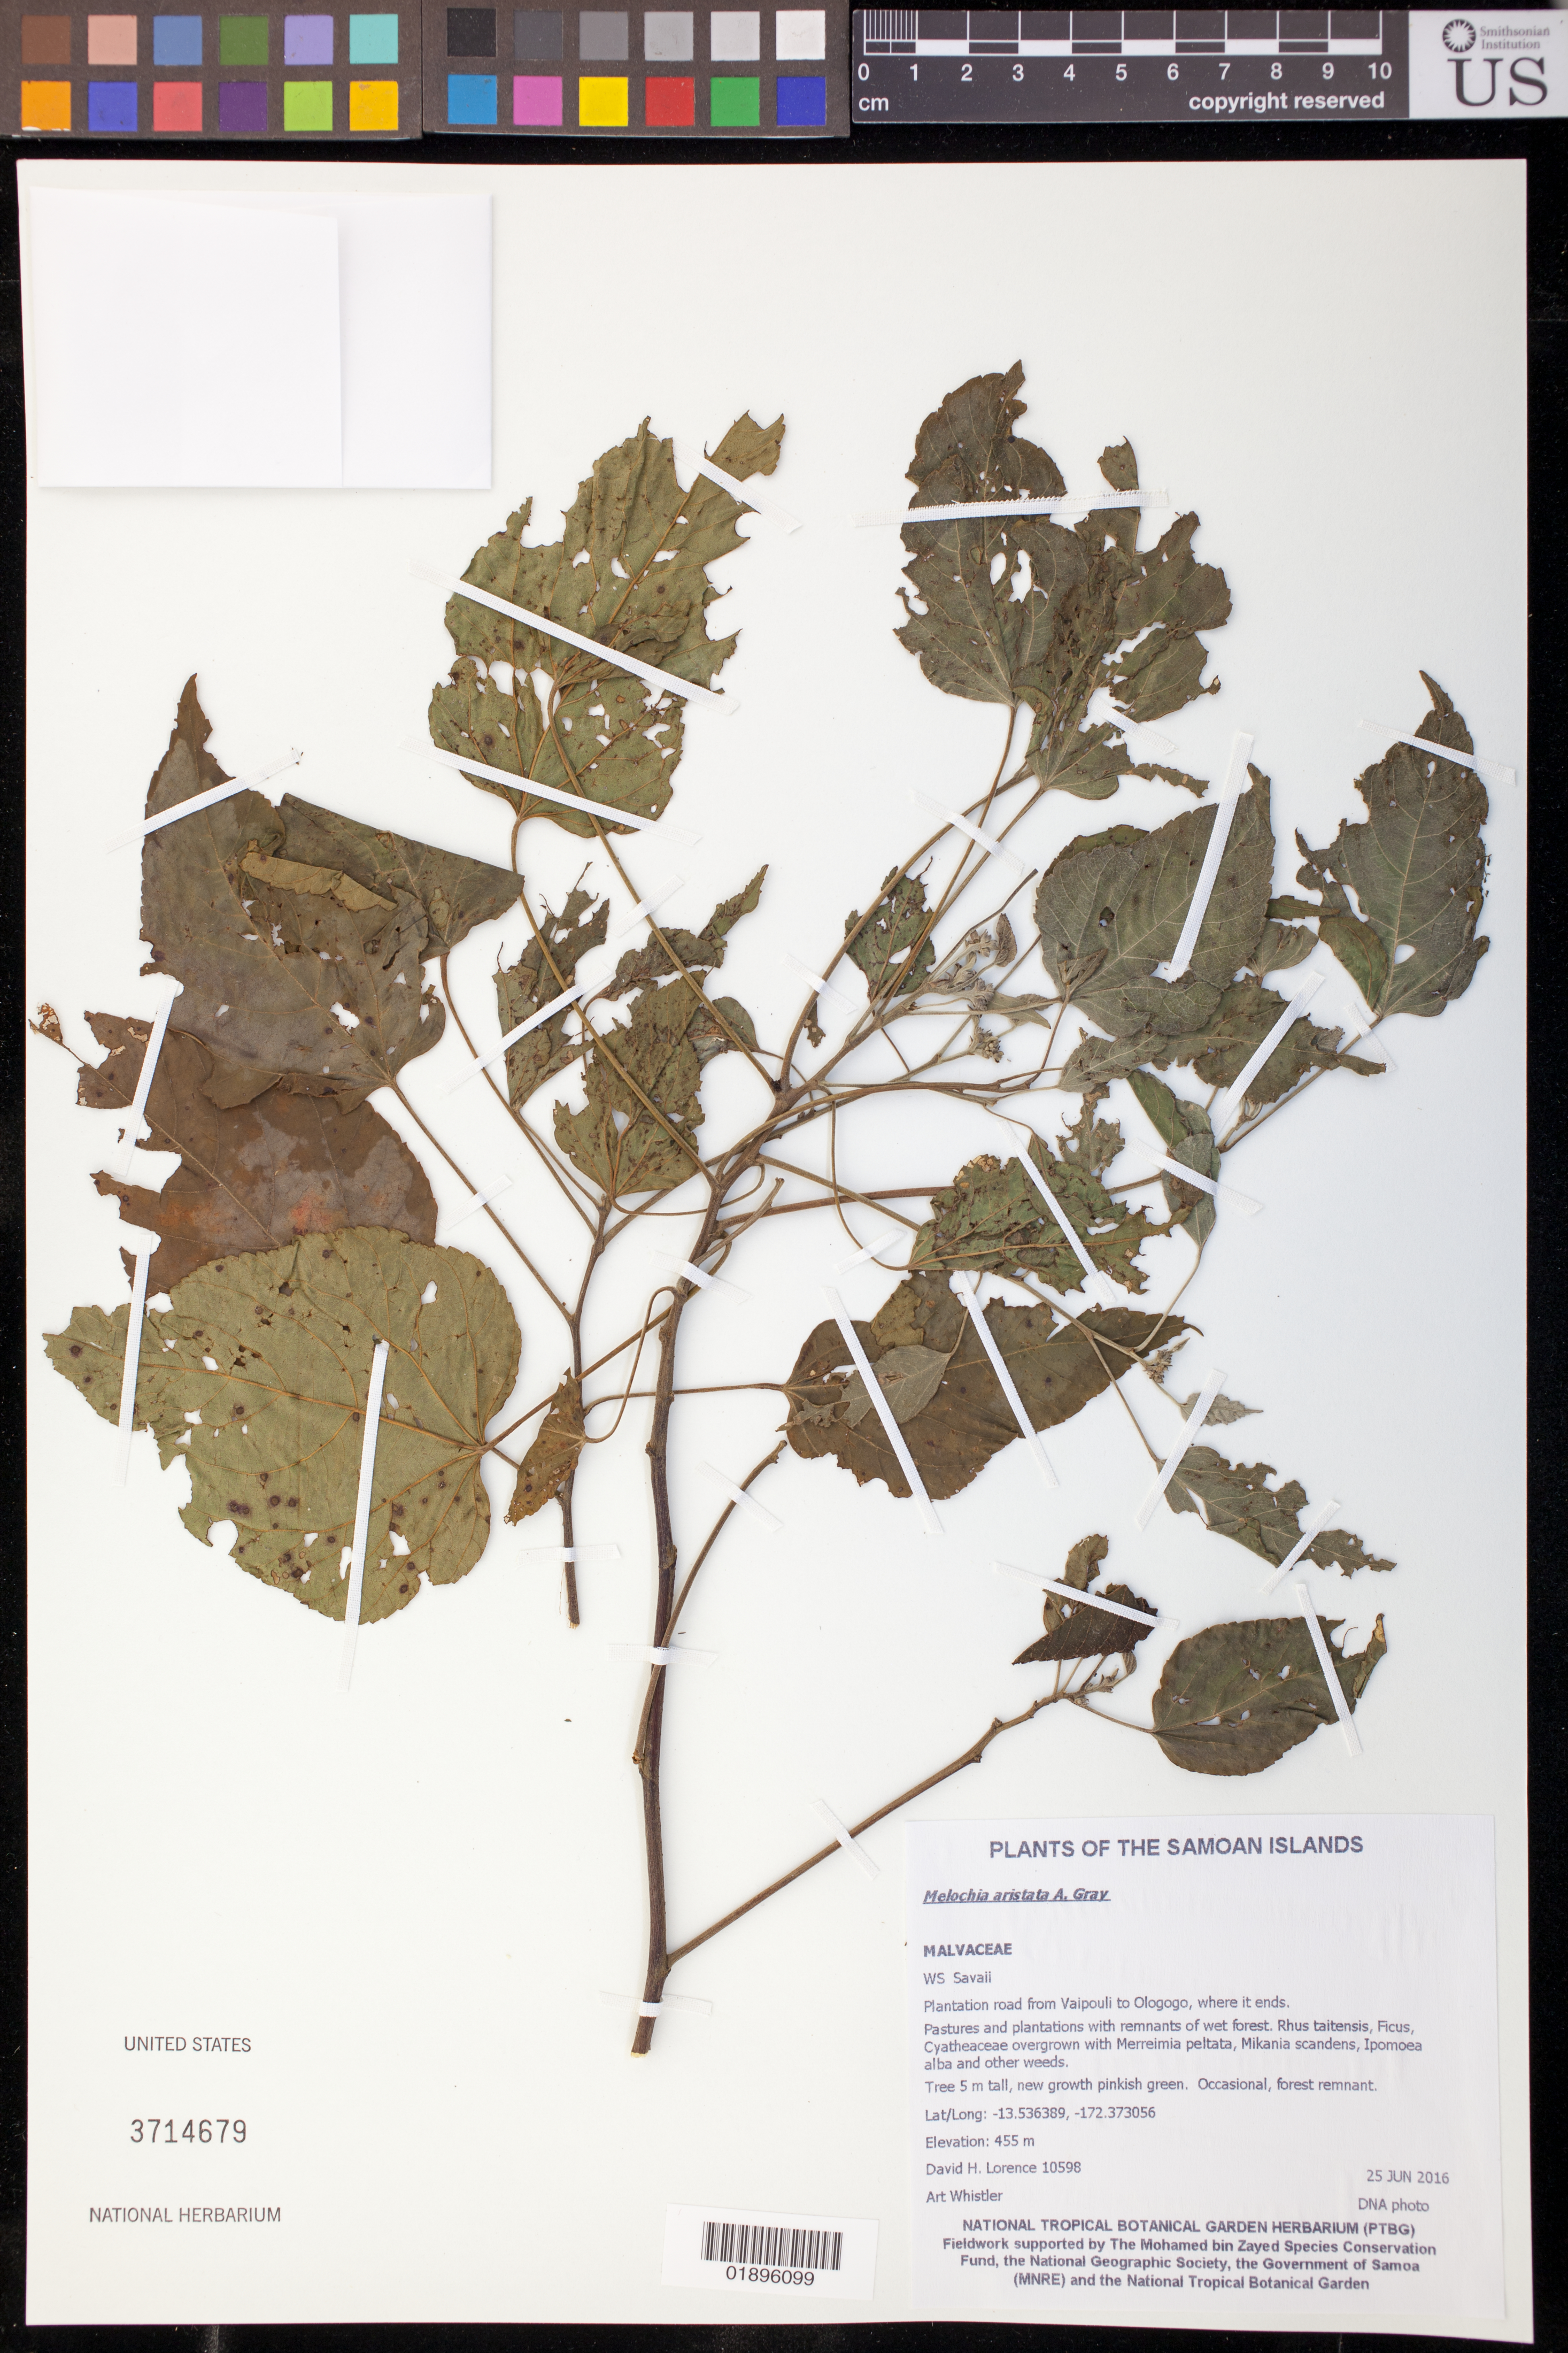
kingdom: Plantae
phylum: Tracheophyta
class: Magnoliopsida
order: Malvales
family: Malvaceae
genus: Melochia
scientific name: Melochia aristata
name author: A. Gray in Wilkes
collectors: D. Lorence & A. Whistler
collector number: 10598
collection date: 2016-06-25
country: Samoa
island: Savai'i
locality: Plantation road from Vaipouli to Ologogo, where it ends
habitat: Pastures and plantations with remnants of wet forest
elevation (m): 455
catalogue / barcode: US 3714679